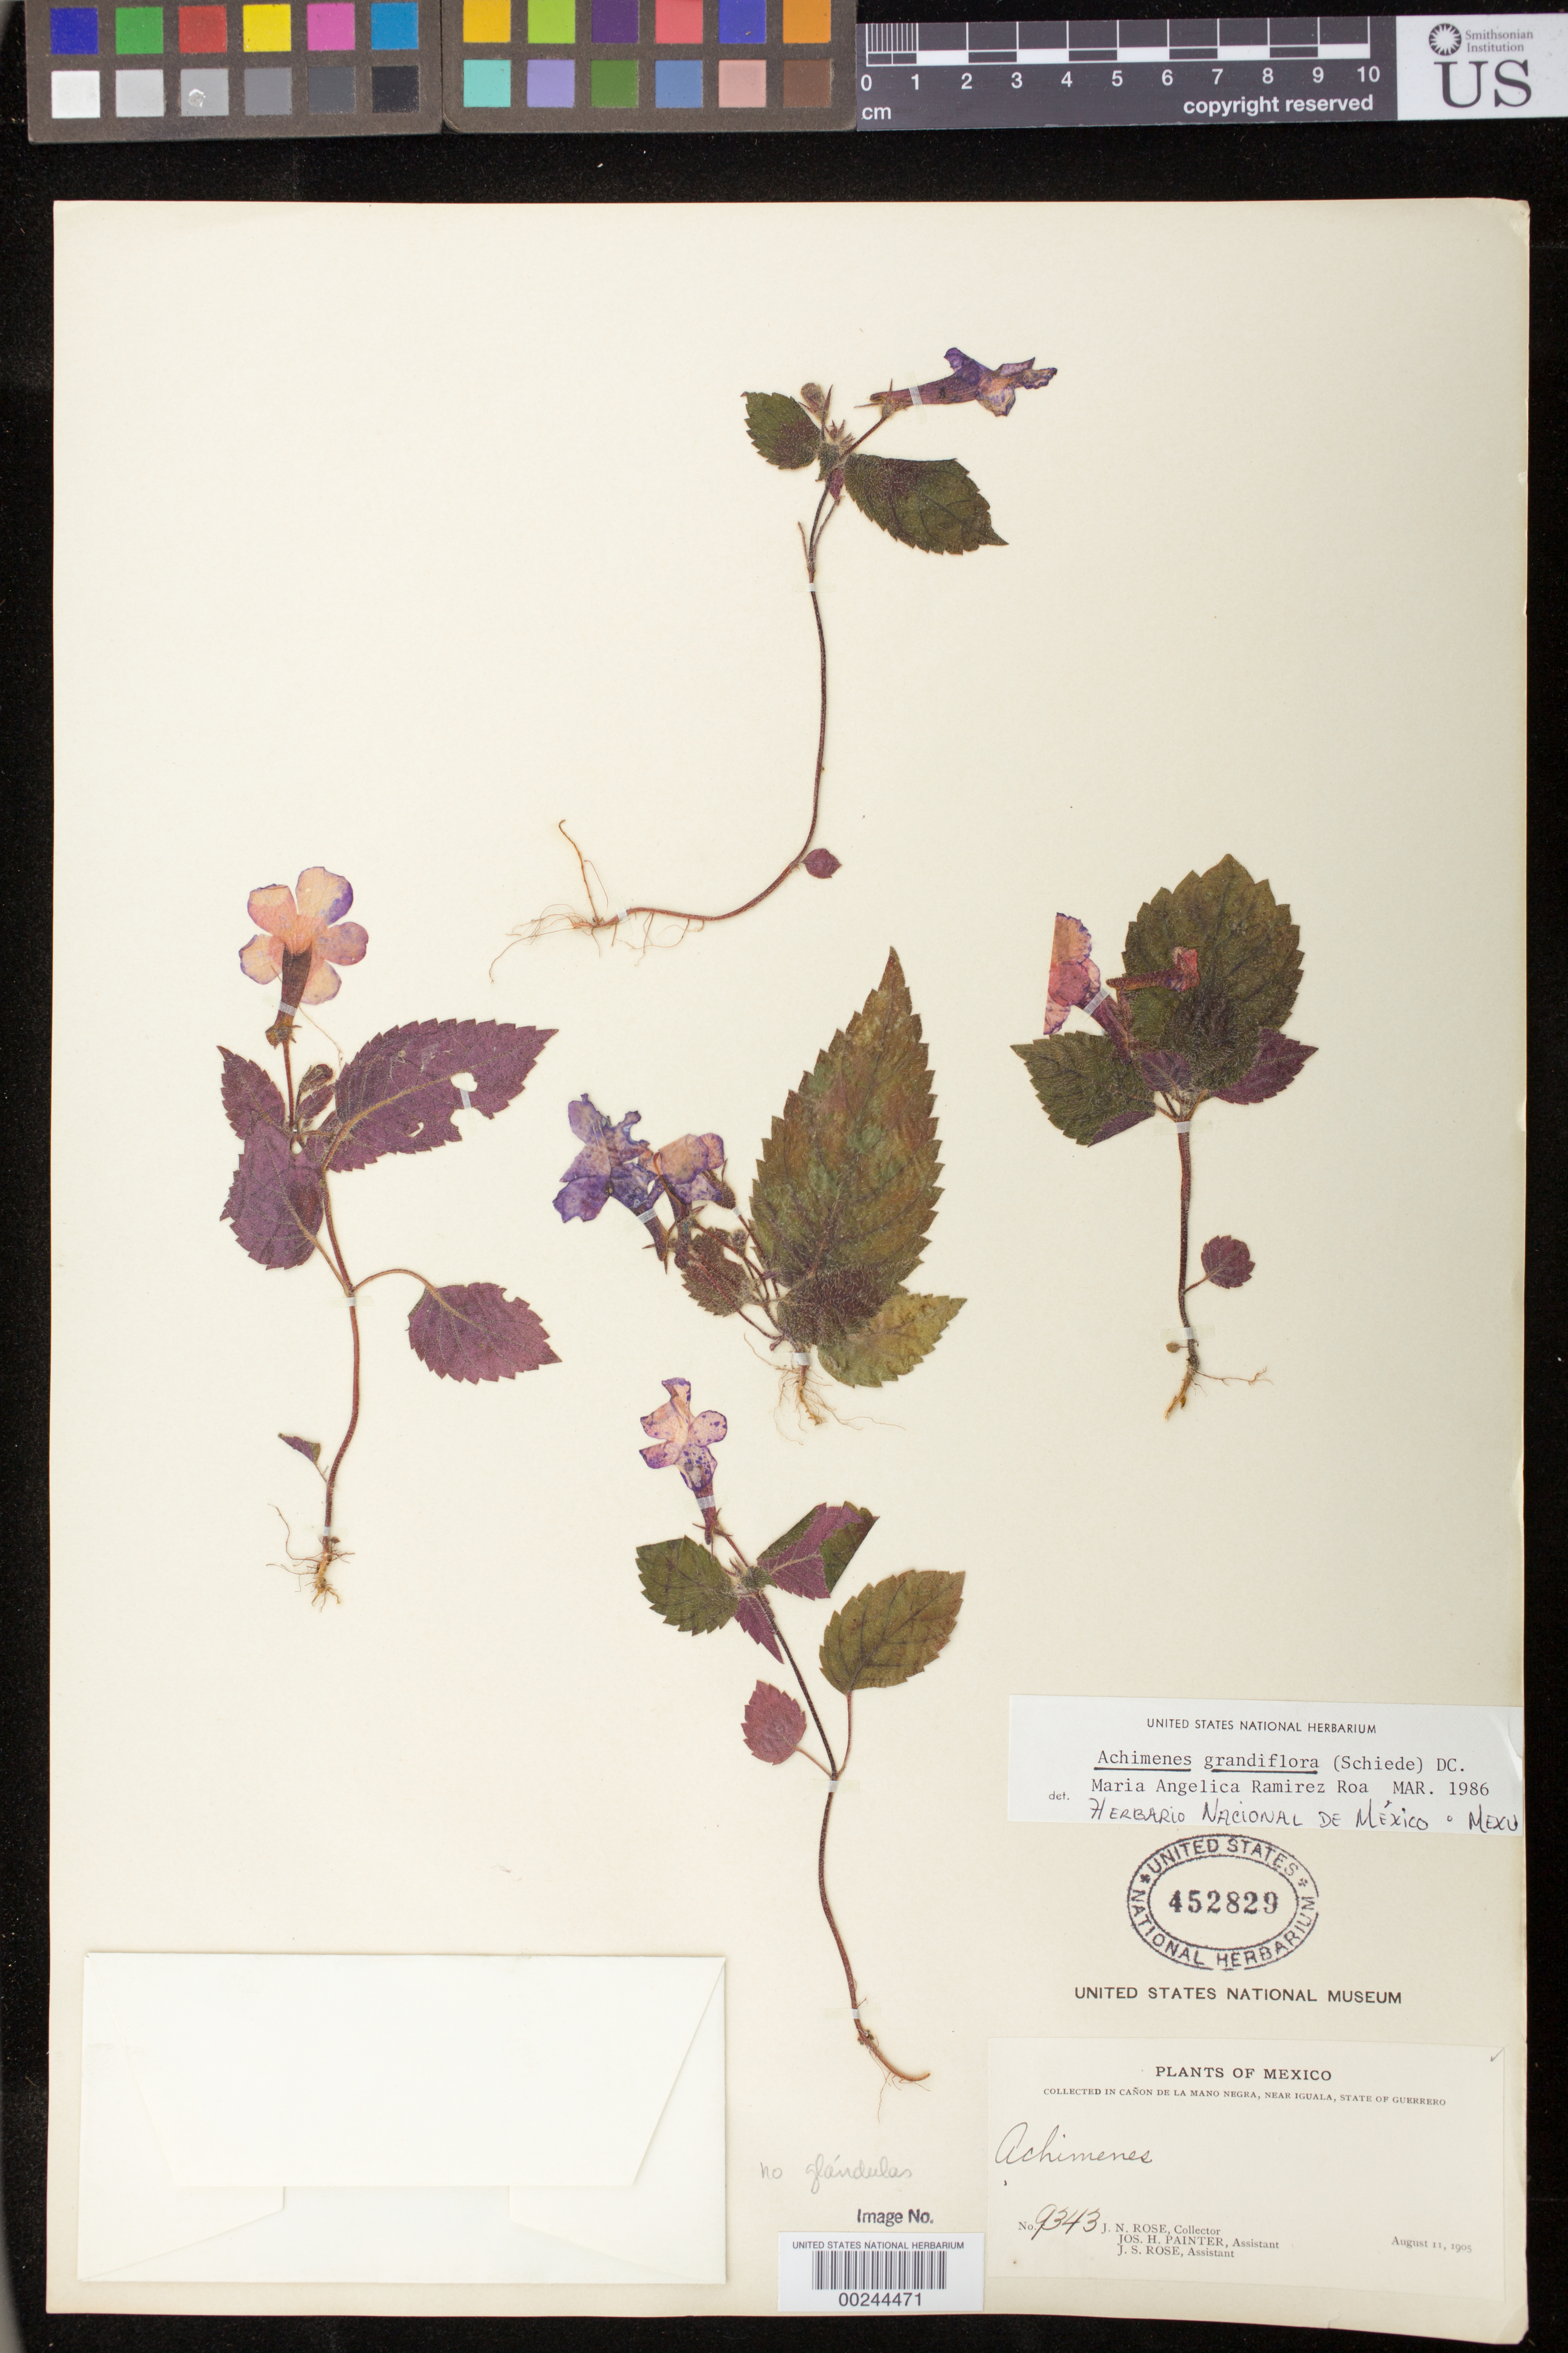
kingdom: Plantae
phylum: Tracheophyta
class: Magnoliopsida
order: Lamiales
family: Gesneriaceae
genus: Achimenes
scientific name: Achimenes grandiflora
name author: (Schiede) DC.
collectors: J. N. Rose, J. H. Painter & J. S. Rose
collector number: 9343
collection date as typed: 11 Aug 1905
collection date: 1905-08-11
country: Mexico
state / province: Guerrero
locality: Canon de la Mano Negra, near Iguala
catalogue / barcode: US 452829